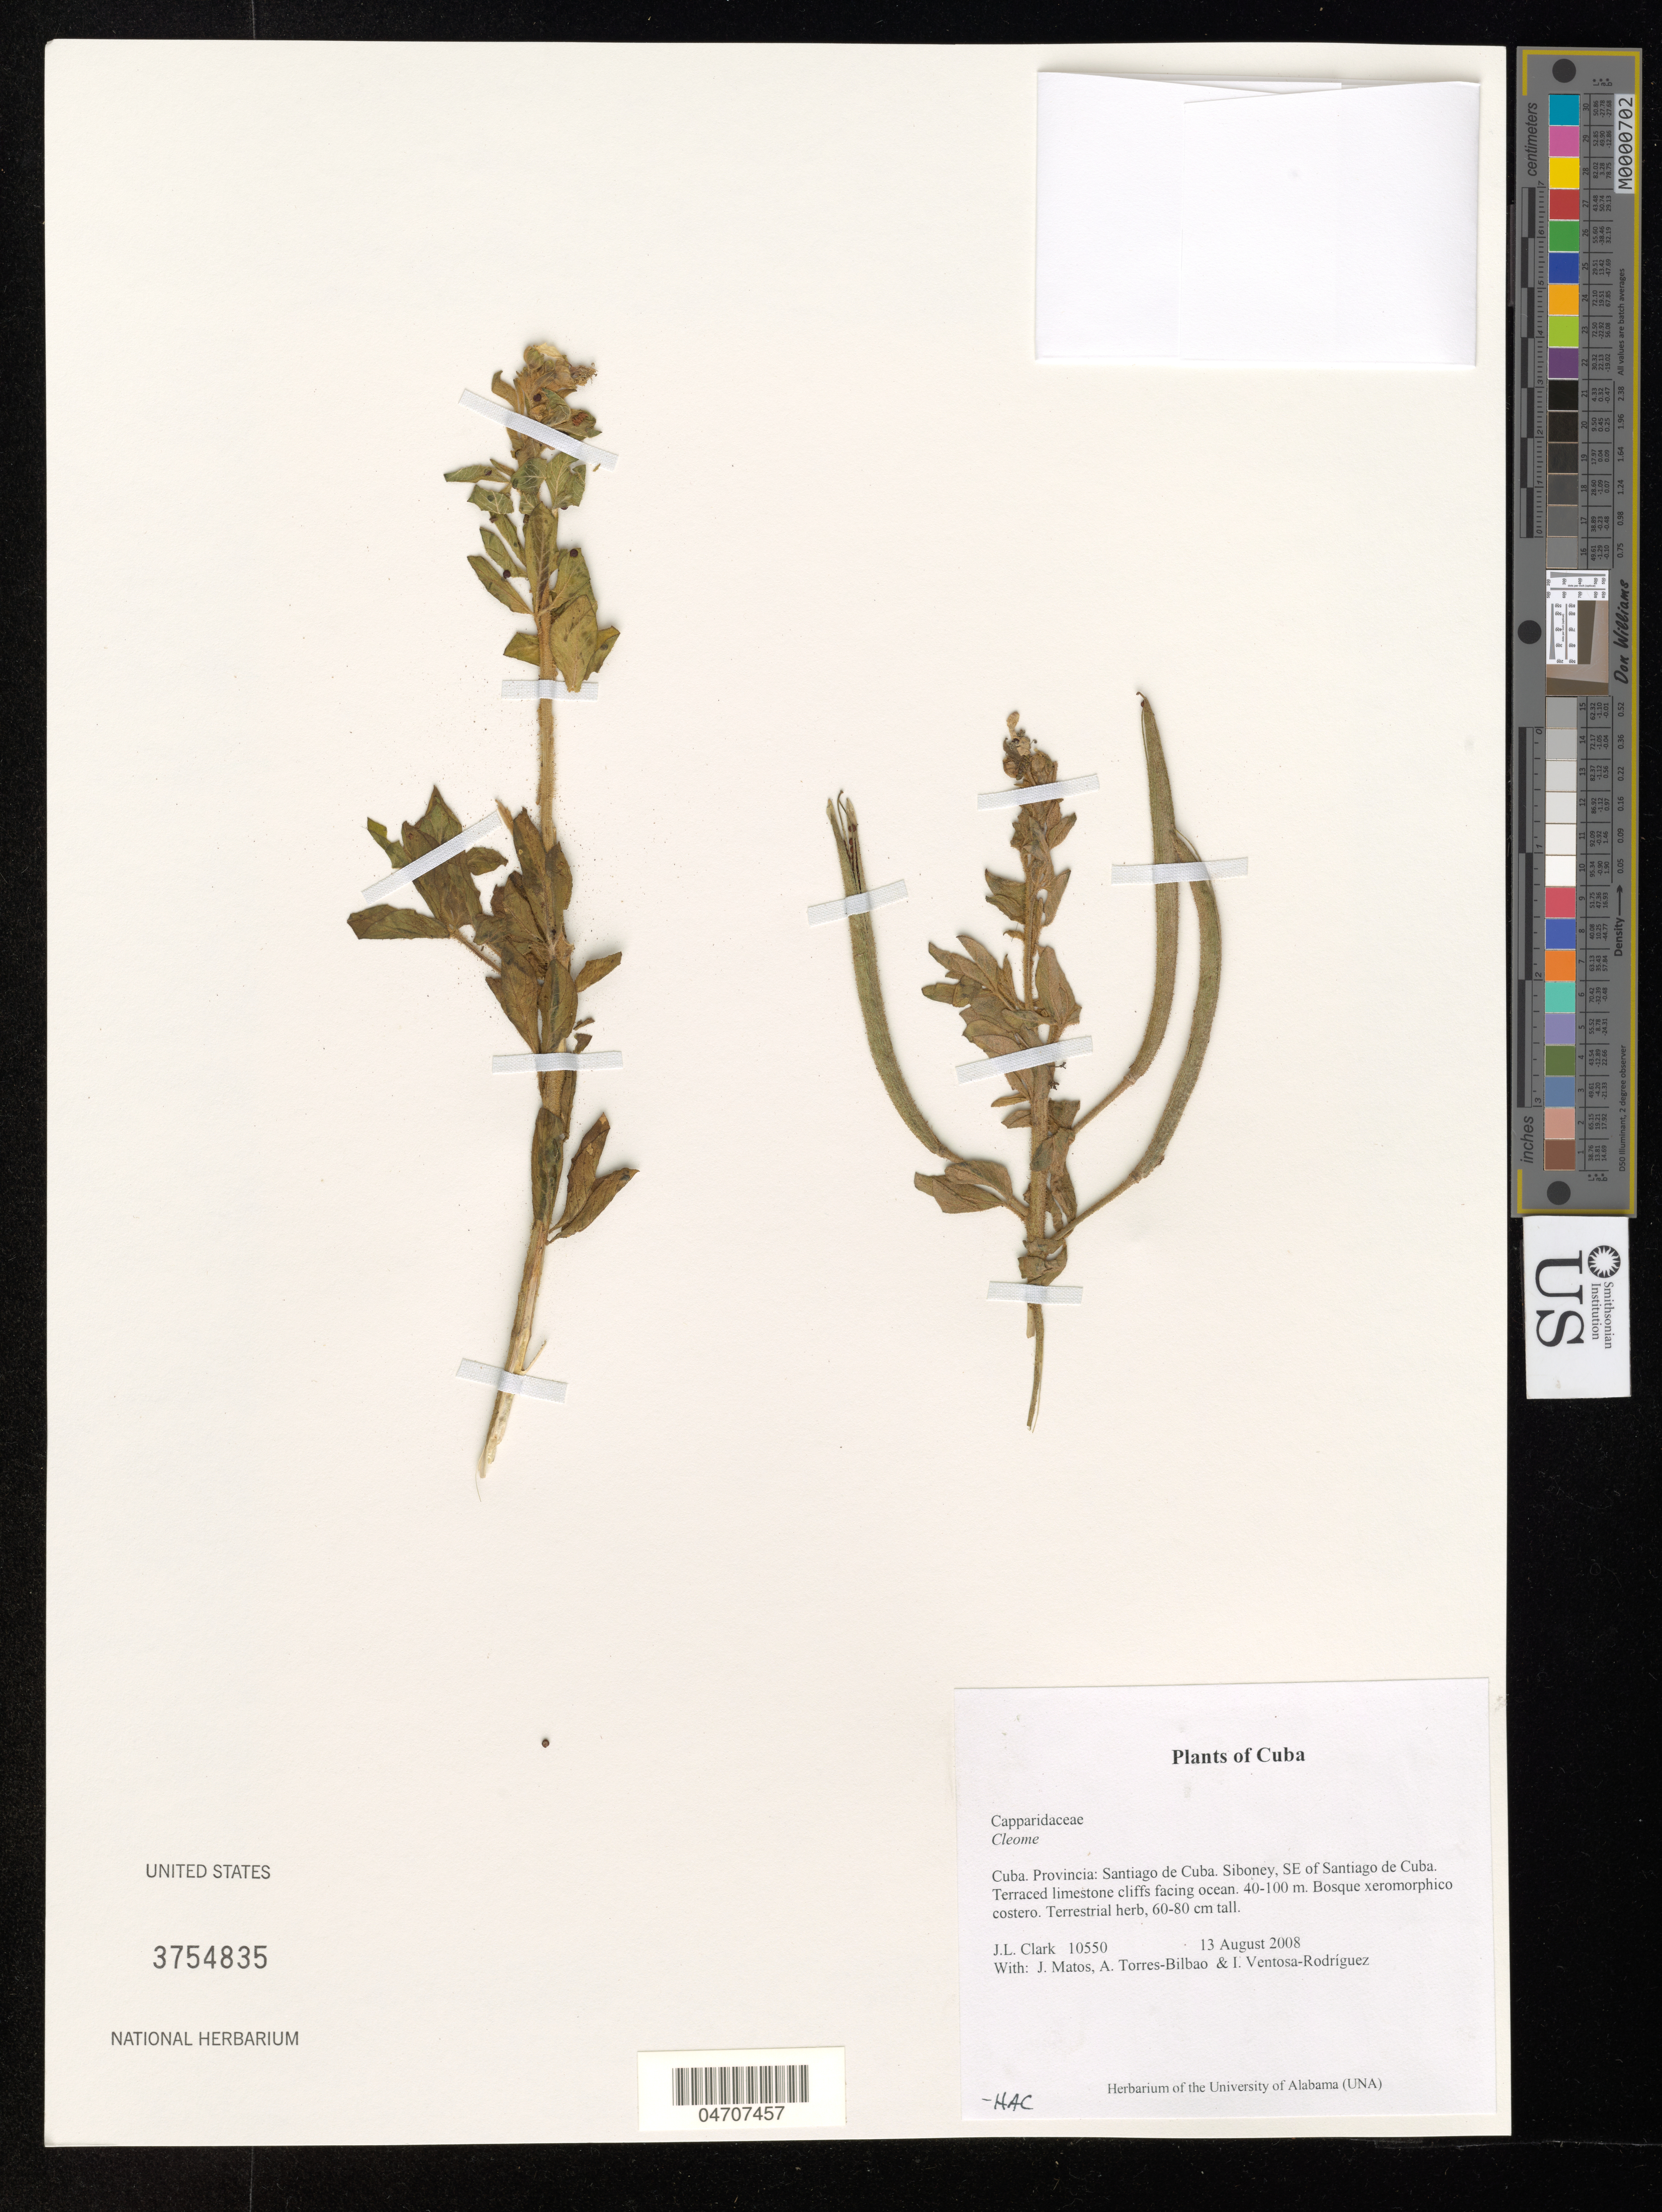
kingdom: Plantae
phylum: Tracheophyta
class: Magnoliopsida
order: Brassicales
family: Cleomaceae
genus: Cleome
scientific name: Cleome sp.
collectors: J. L. Clark, J. Matos, A. Torres-Bilbao & A. Hewitt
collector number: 10550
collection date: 2008-08-13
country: Cuba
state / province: Santiago de Cuba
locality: Siboney de Cuba, SE of Santiago de Cuba. Terraced limestone cliffs facing ocean.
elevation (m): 40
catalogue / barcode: US 3754835